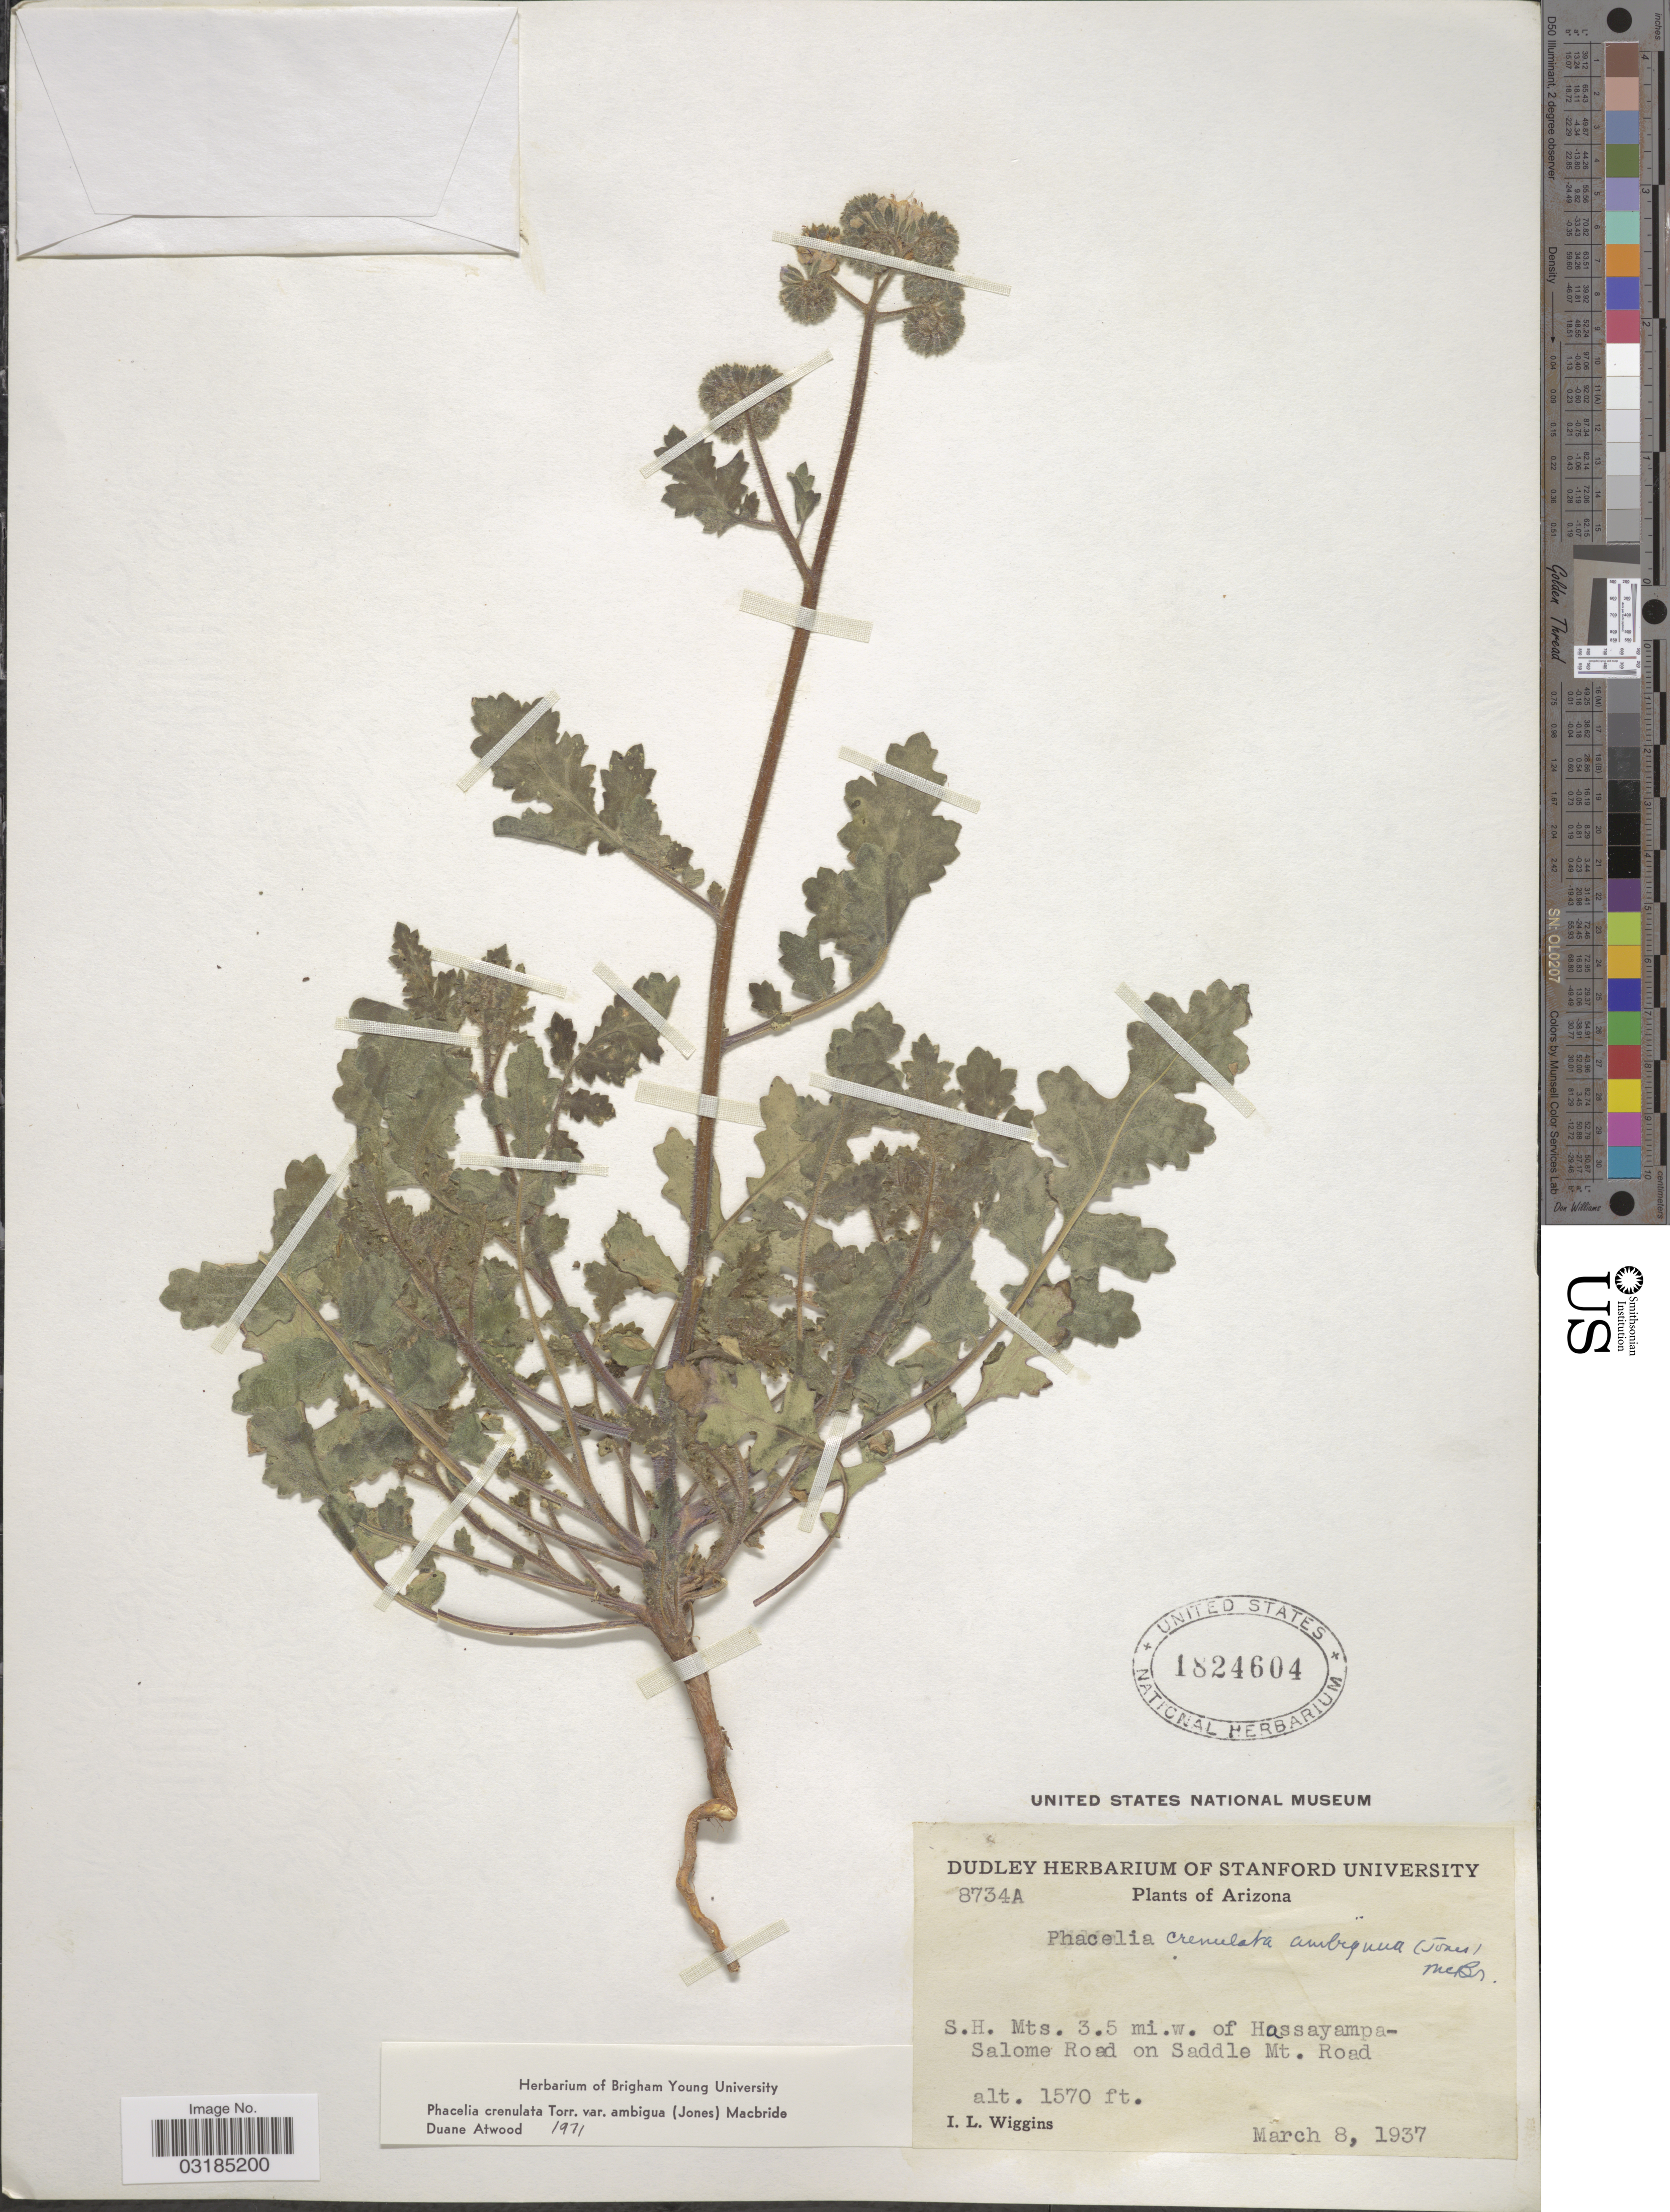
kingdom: Plantae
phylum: Tracheophyta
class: Magnoliopsida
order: Boraginales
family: Hydrophyllaceae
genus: Phacelia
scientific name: Phacelia crenulata var. ambigua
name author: (M.E. Jones) J.F. Macbr.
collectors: I. L. Wiggins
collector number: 8734A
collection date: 1937-03-08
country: United States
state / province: Arizona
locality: S.H. Mts. 3.5 mi. w. of Hassayampa-Salome Road on Saddle Mt. Road.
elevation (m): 479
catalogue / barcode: US 1824604